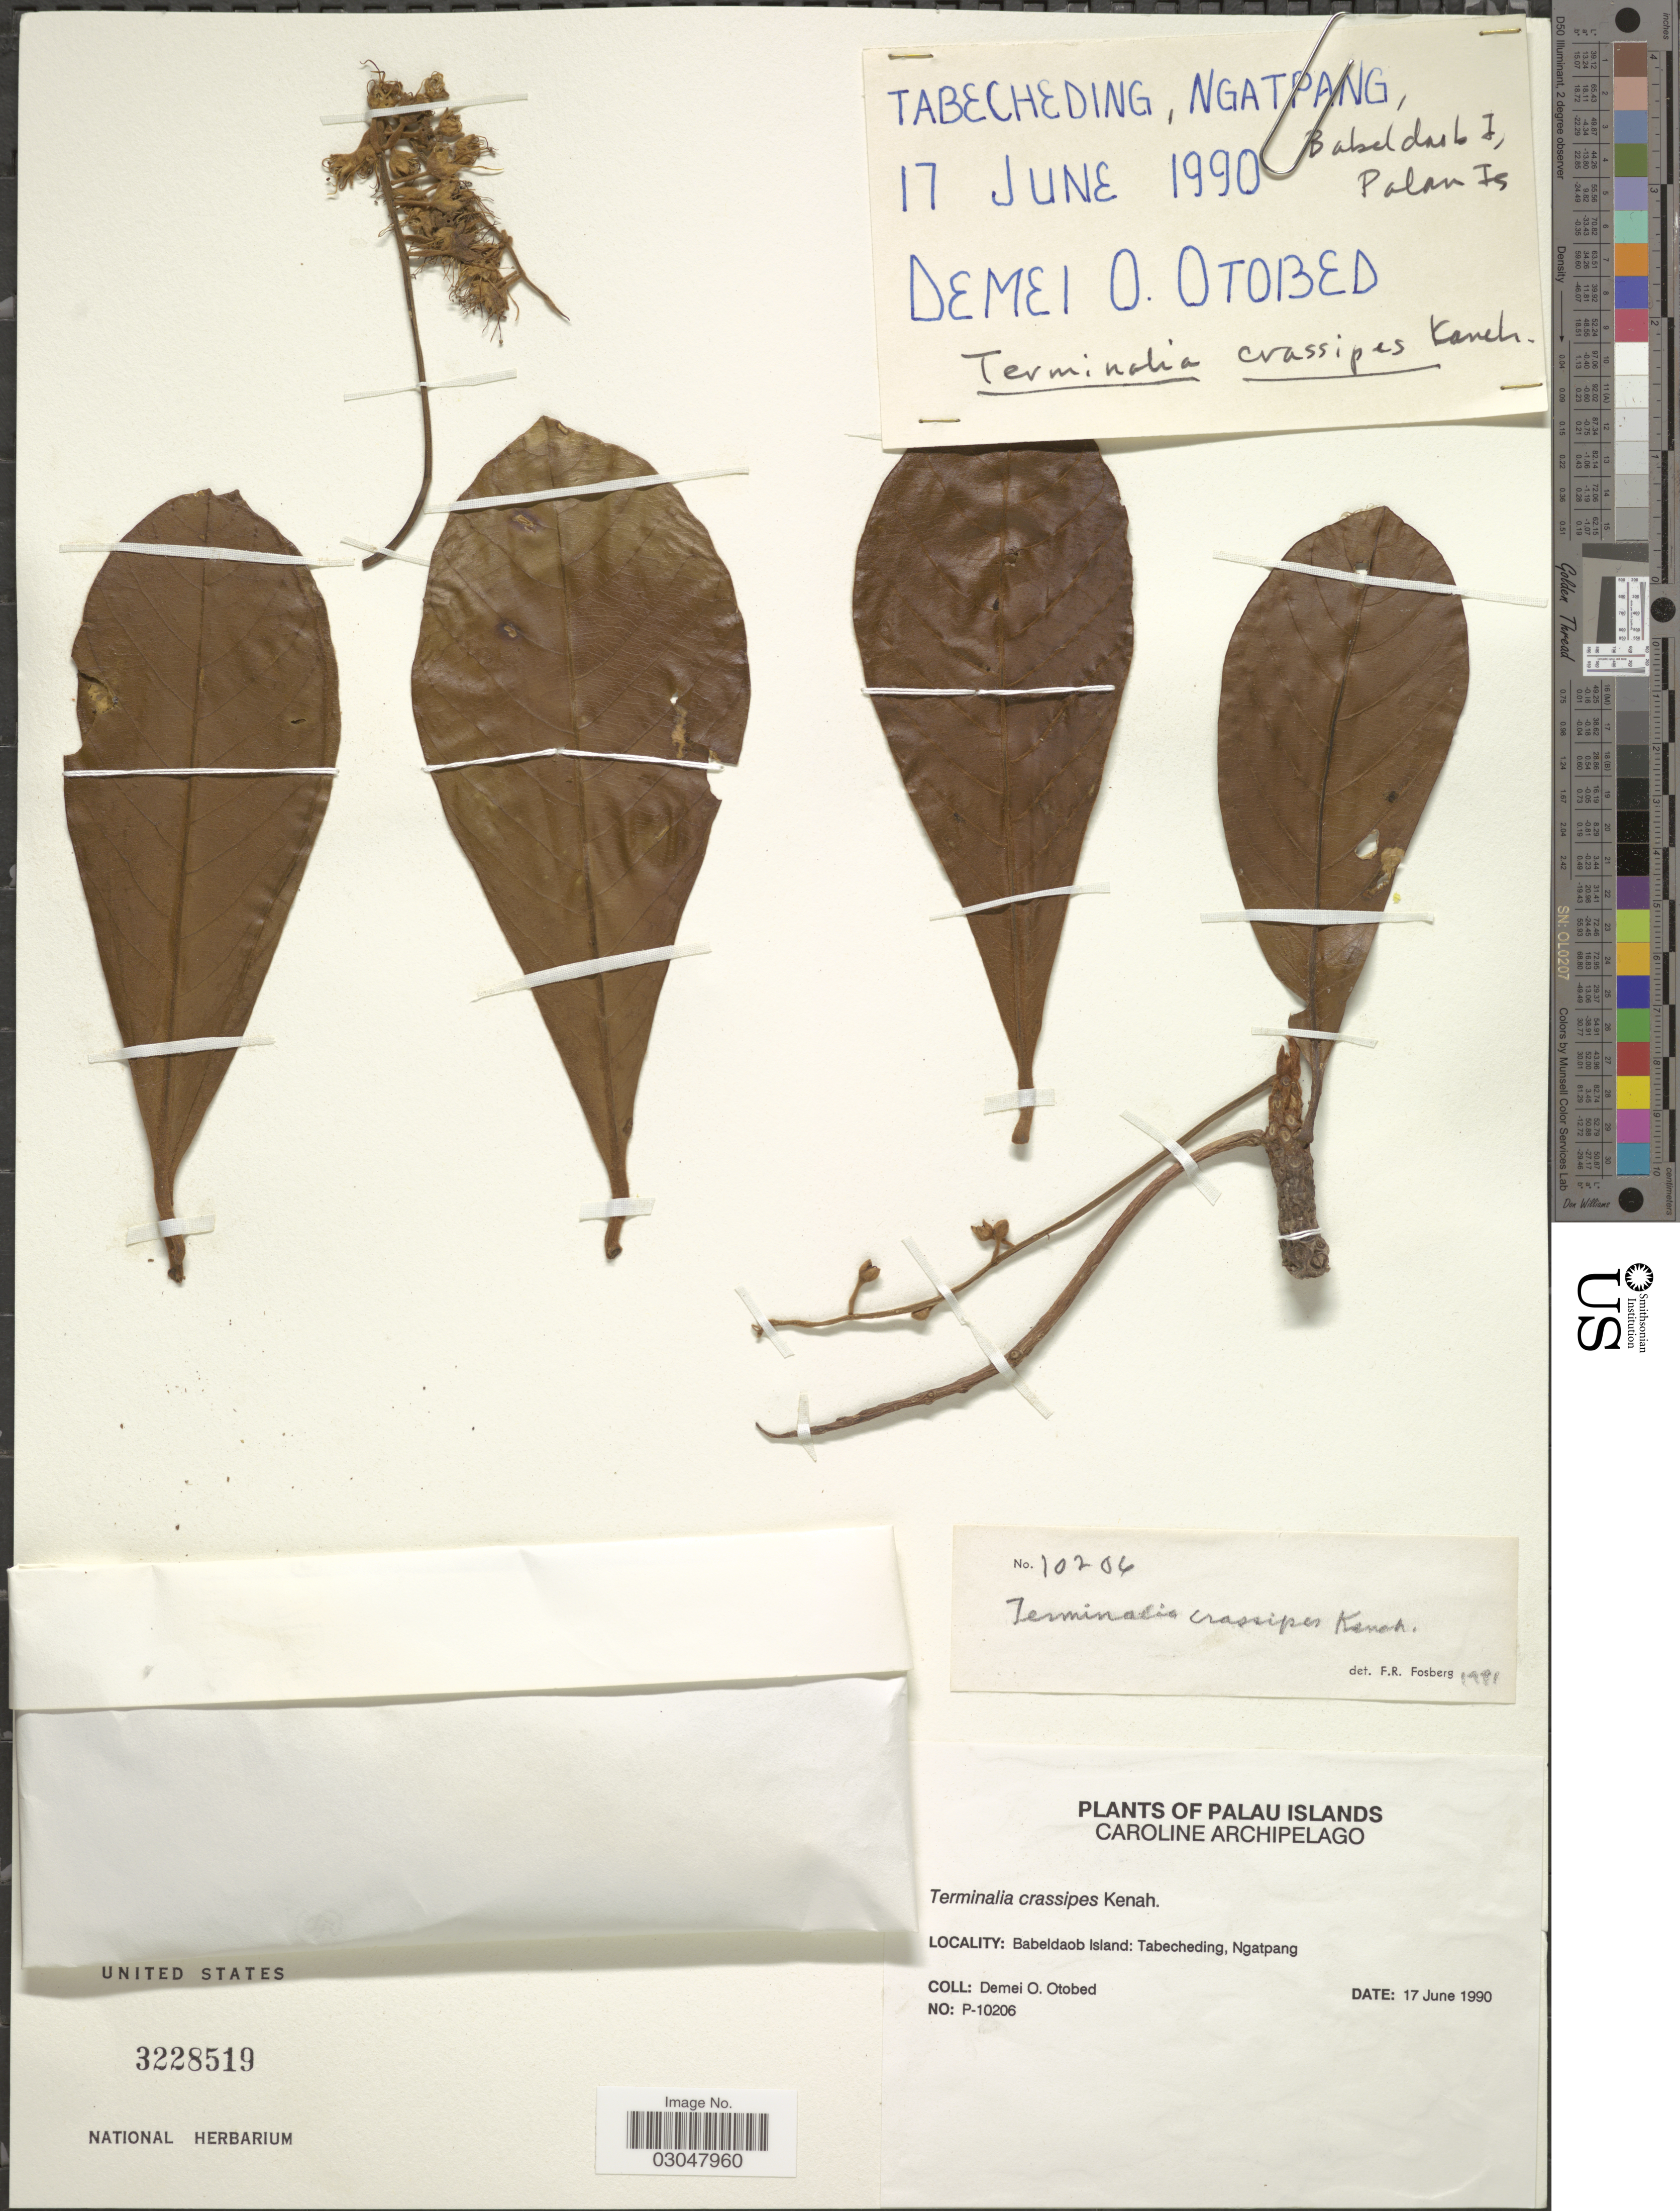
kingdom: Plantae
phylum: Tracheophyta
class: Magnoliopsida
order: Myrtales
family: Combretaceae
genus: Terminalia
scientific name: Terminalia crassipes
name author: Kaneh. & Hatus.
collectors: D. O. Otobed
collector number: P-10206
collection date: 1990-06-17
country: Palau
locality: Palau Islands. Caroline Archipelago. Babeldaob Island: Tabecheding, Ngatpang.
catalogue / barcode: US 3228519